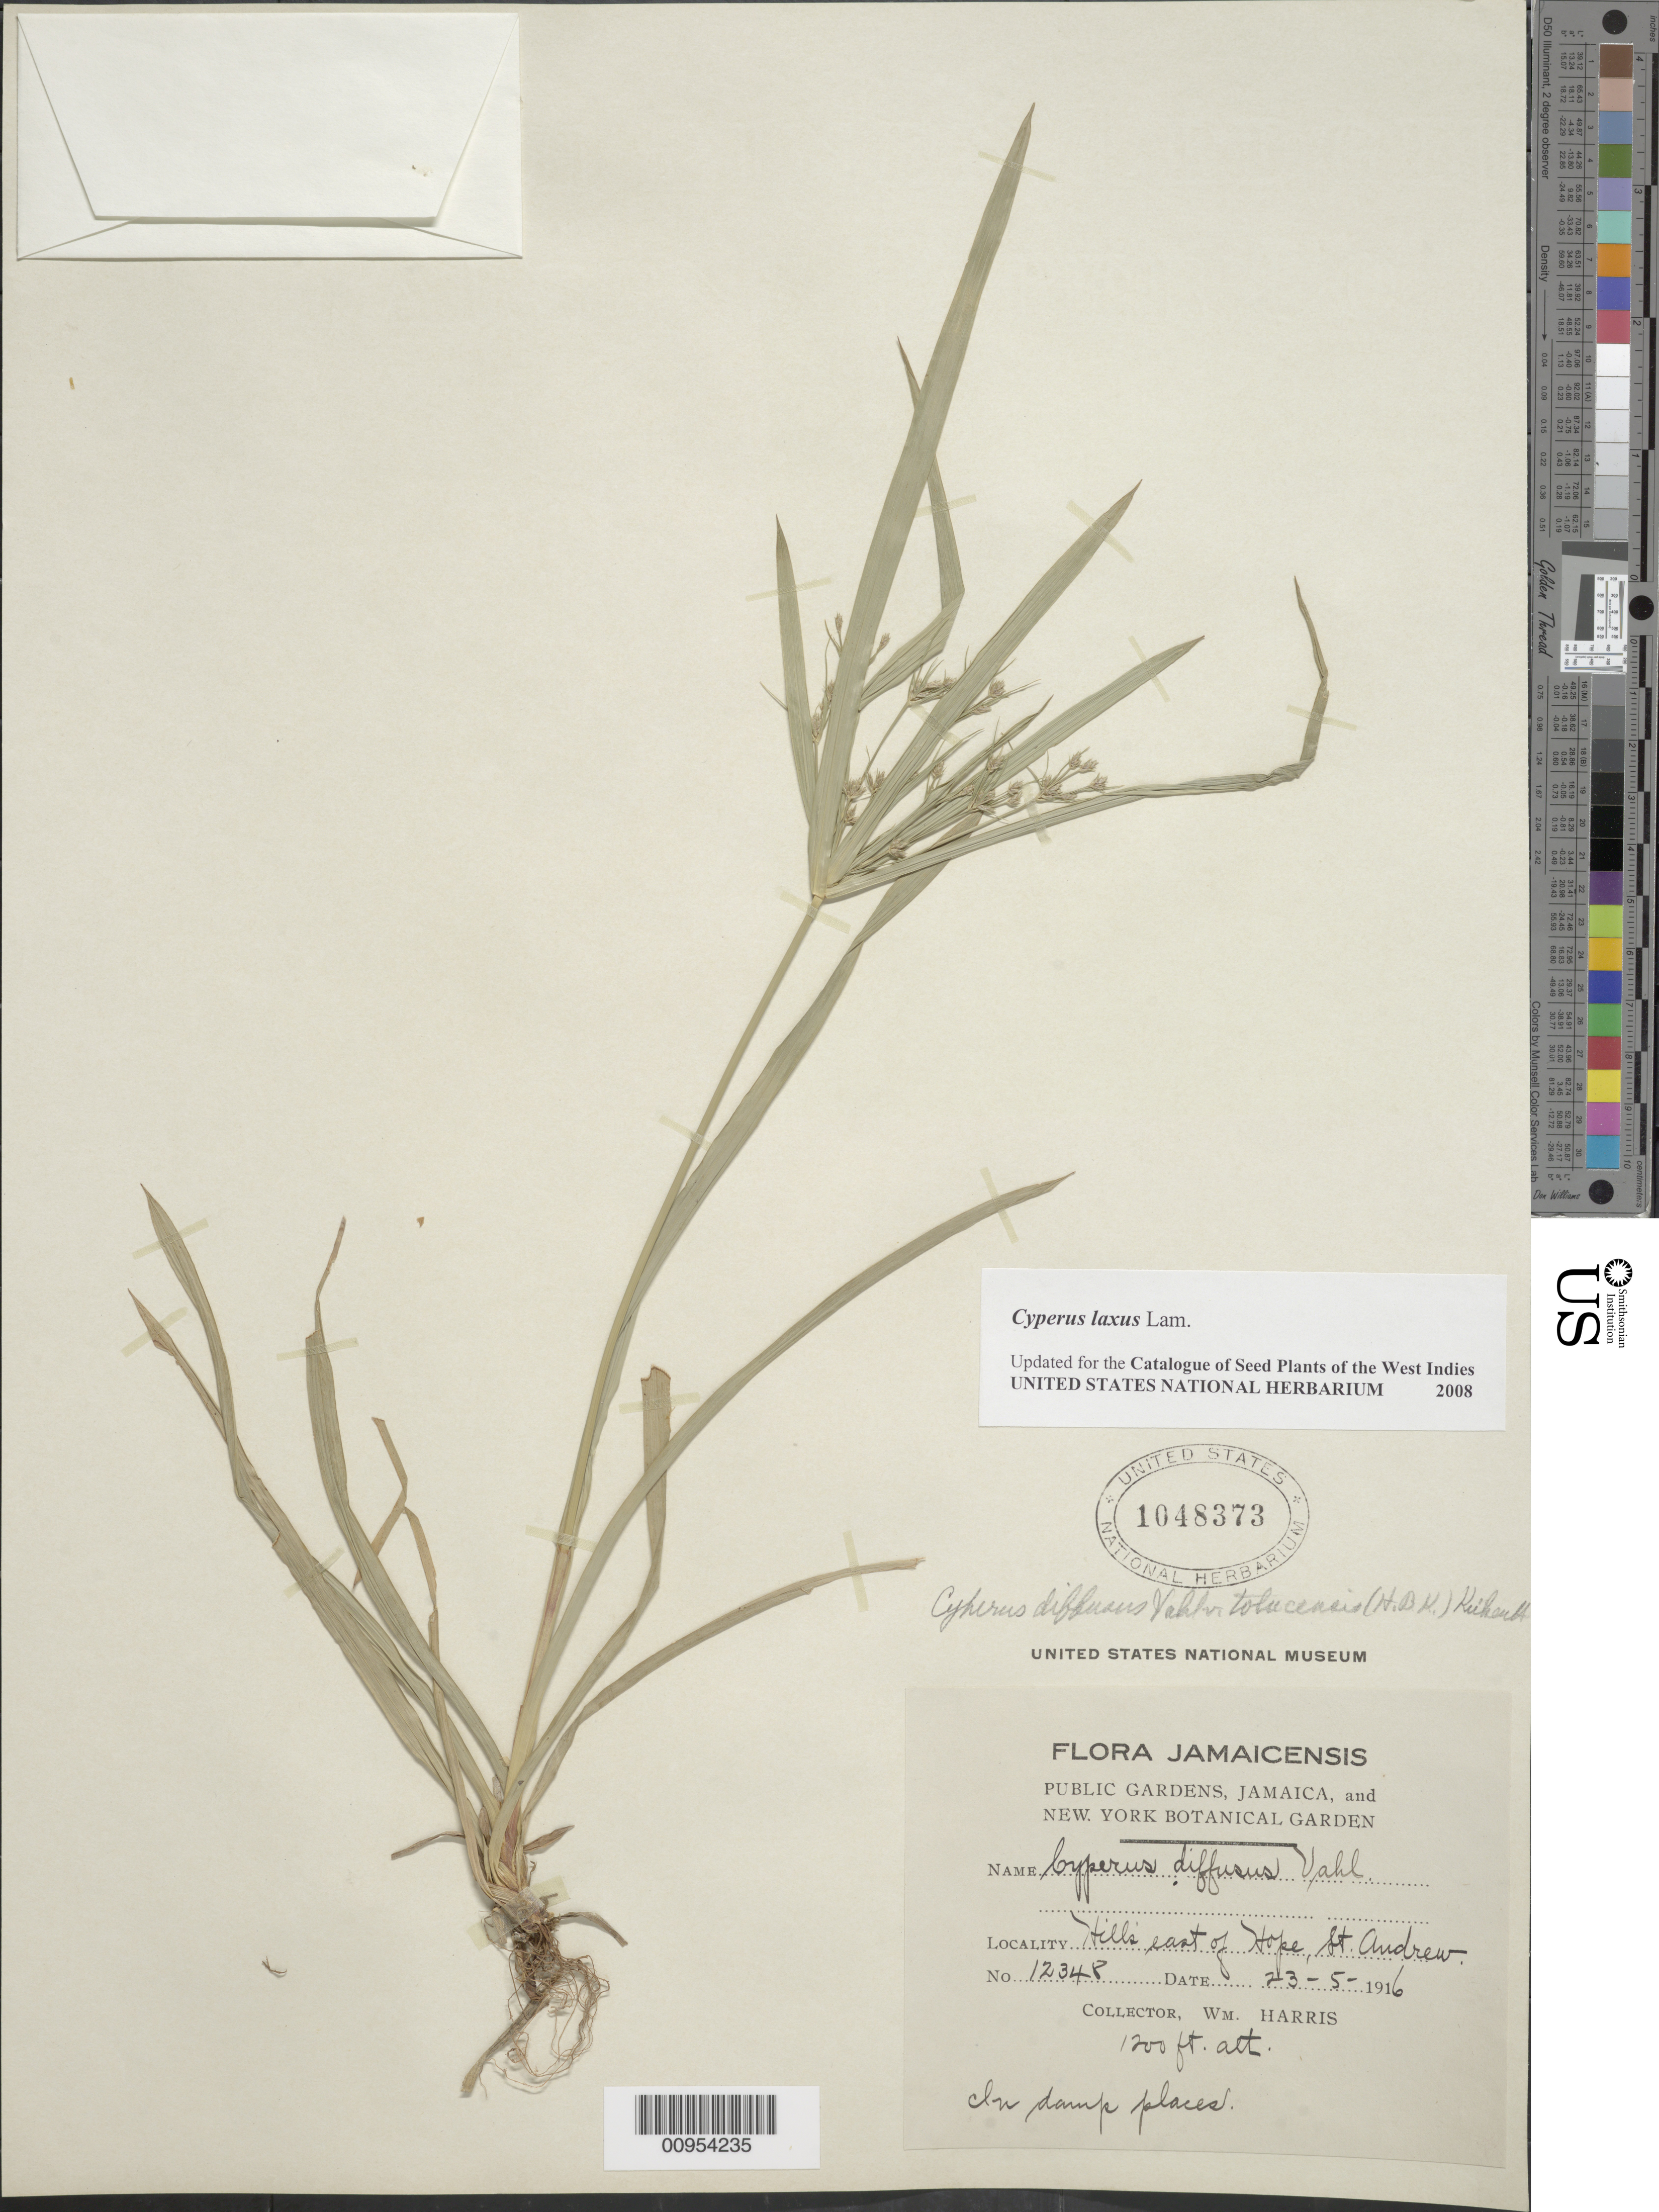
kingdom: Plantae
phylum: Tracheophyta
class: Liliopsida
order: Poales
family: Cyperaceae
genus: Cyperus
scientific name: Cyperus laxus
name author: Lam.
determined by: Strong, M. T., (US), Smithsonian Institution - National Museum of Natural History (UNITED STATES)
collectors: W. H. Harris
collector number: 12348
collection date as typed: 23 May 1916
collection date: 1916-05-23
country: Jamaica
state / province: Saint Andrew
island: Jamaica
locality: Hills east of Hope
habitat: In damp places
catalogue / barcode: US 1048373